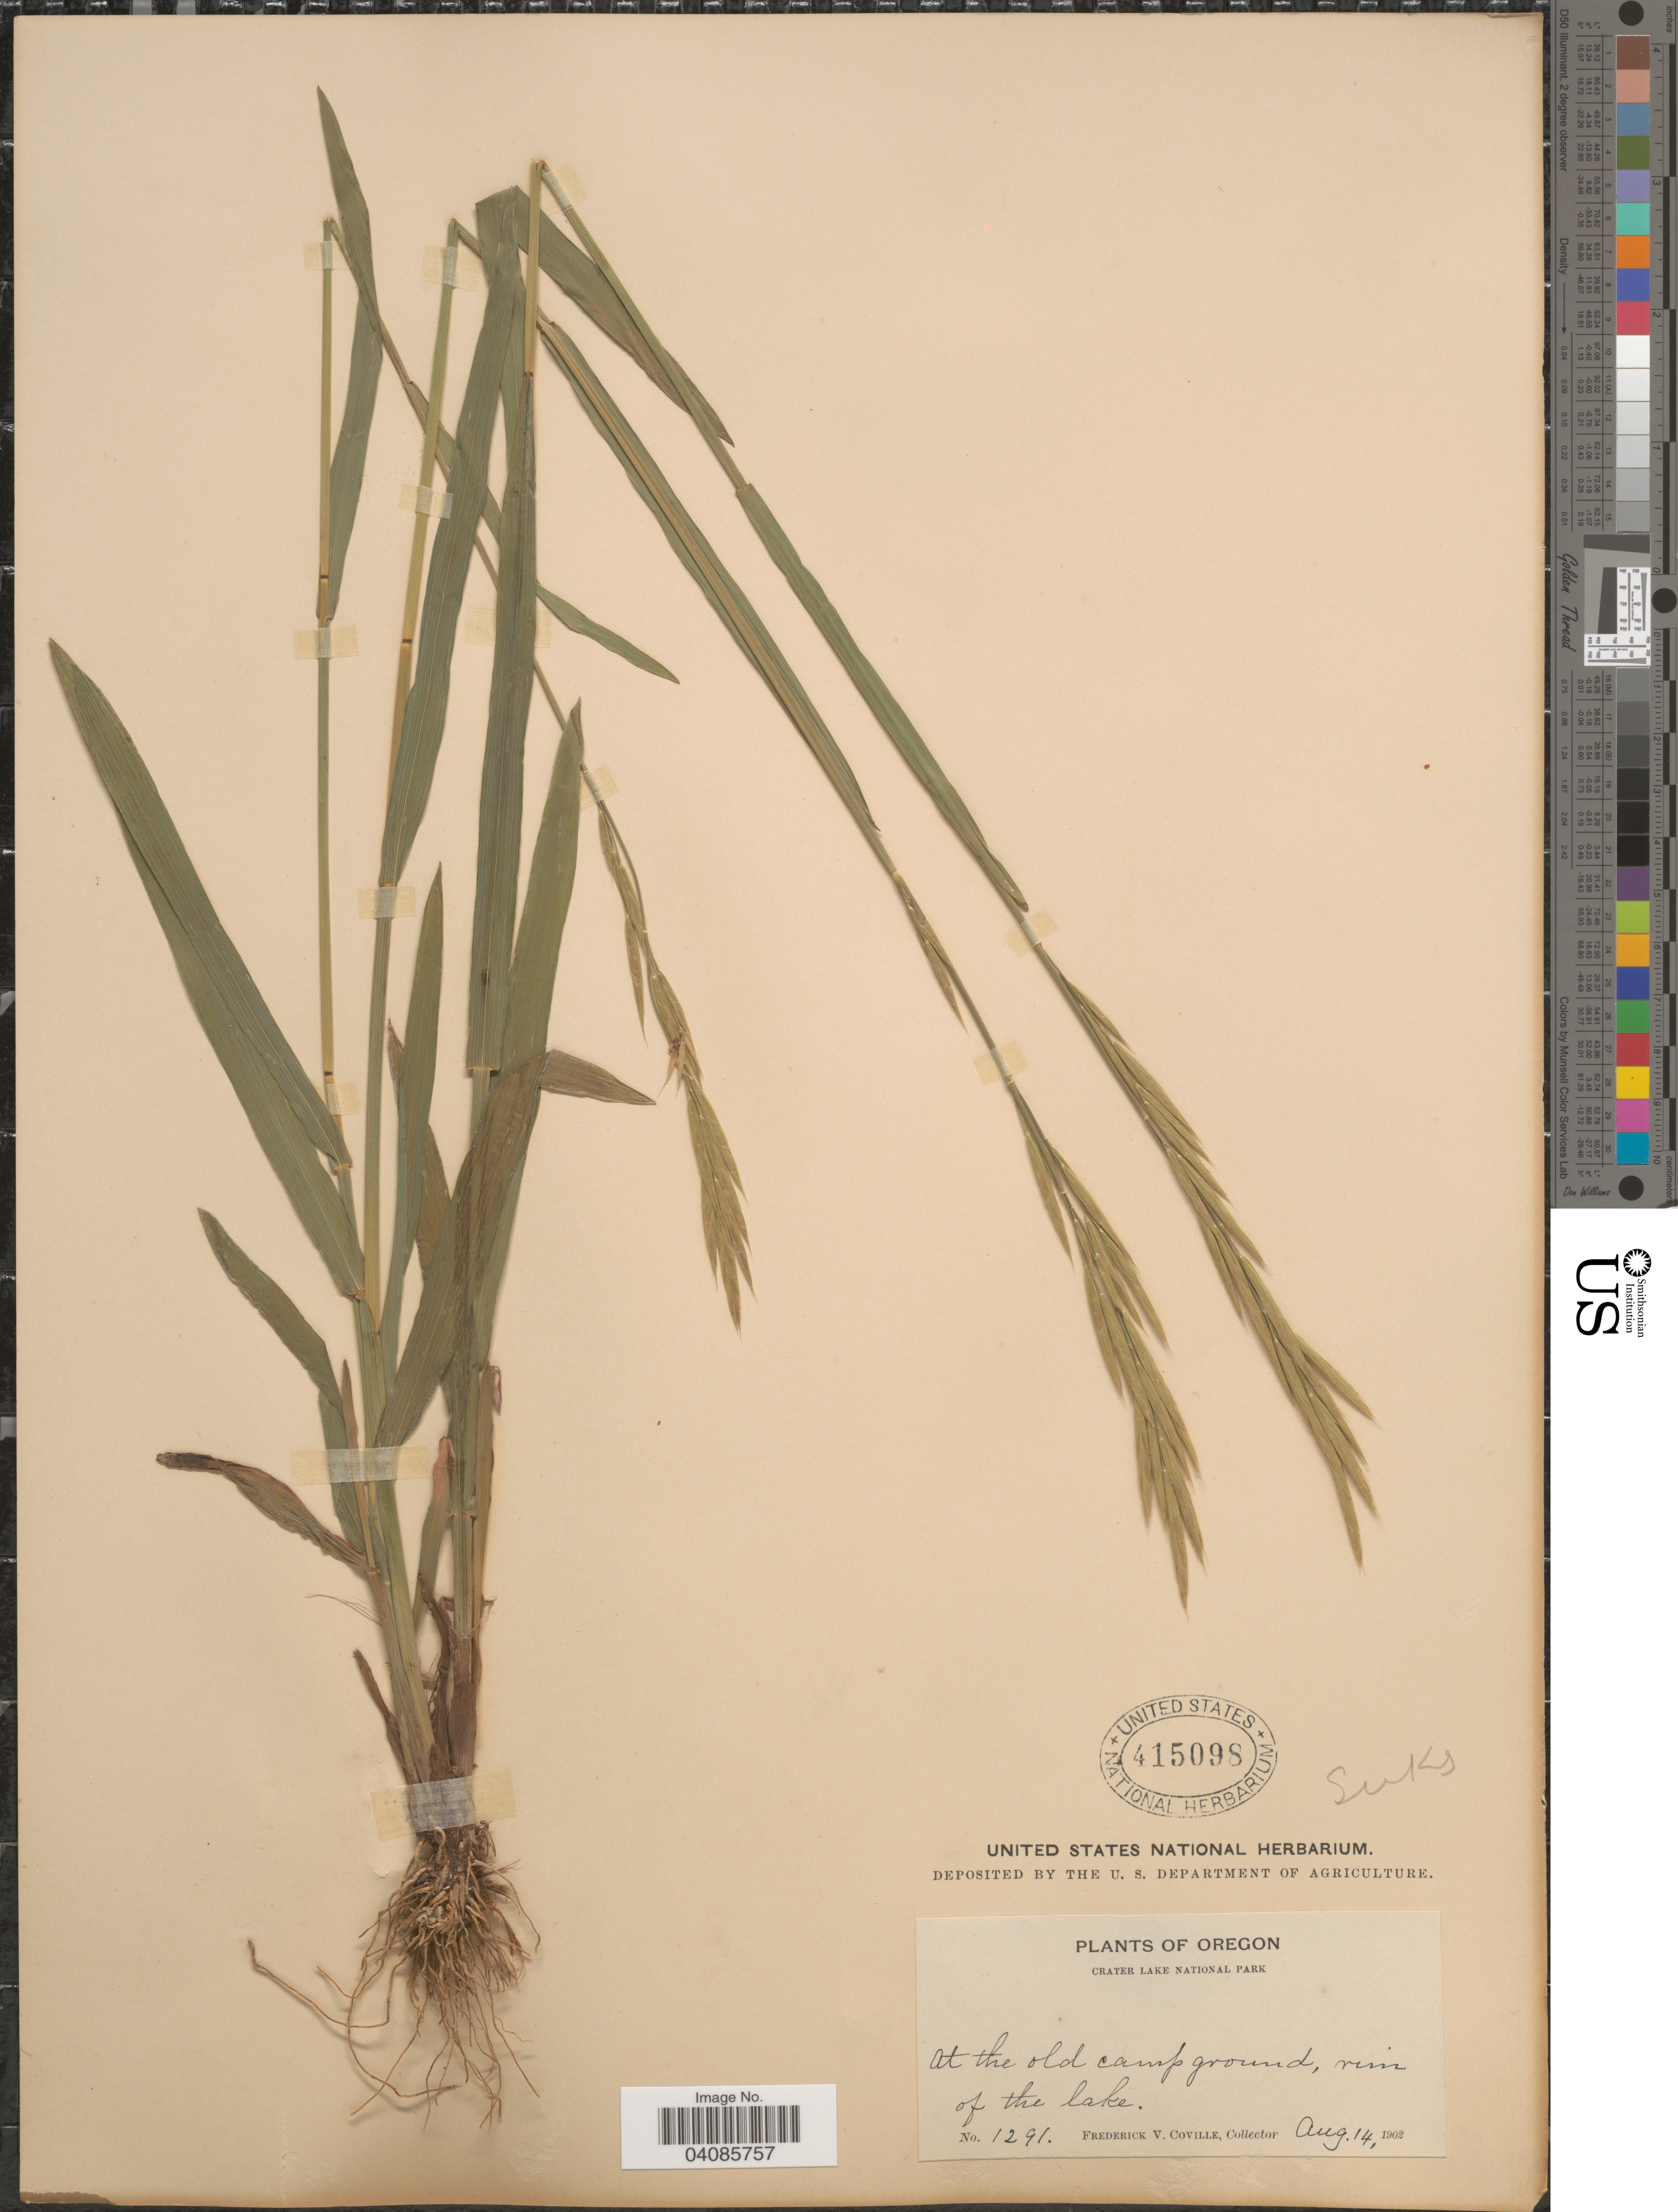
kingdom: Plantae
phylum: Tracheophyta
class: Liliopsida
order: Poales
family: Poaceae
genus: Bromus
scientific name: Bromus suksdorfii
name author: Vasey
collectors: F. V. Coville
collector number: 1291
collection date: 1902-08-14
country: United States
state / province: Oregon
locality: Crater Lake National Park. At the old campground, rim of the lake.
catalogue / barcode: US 415098